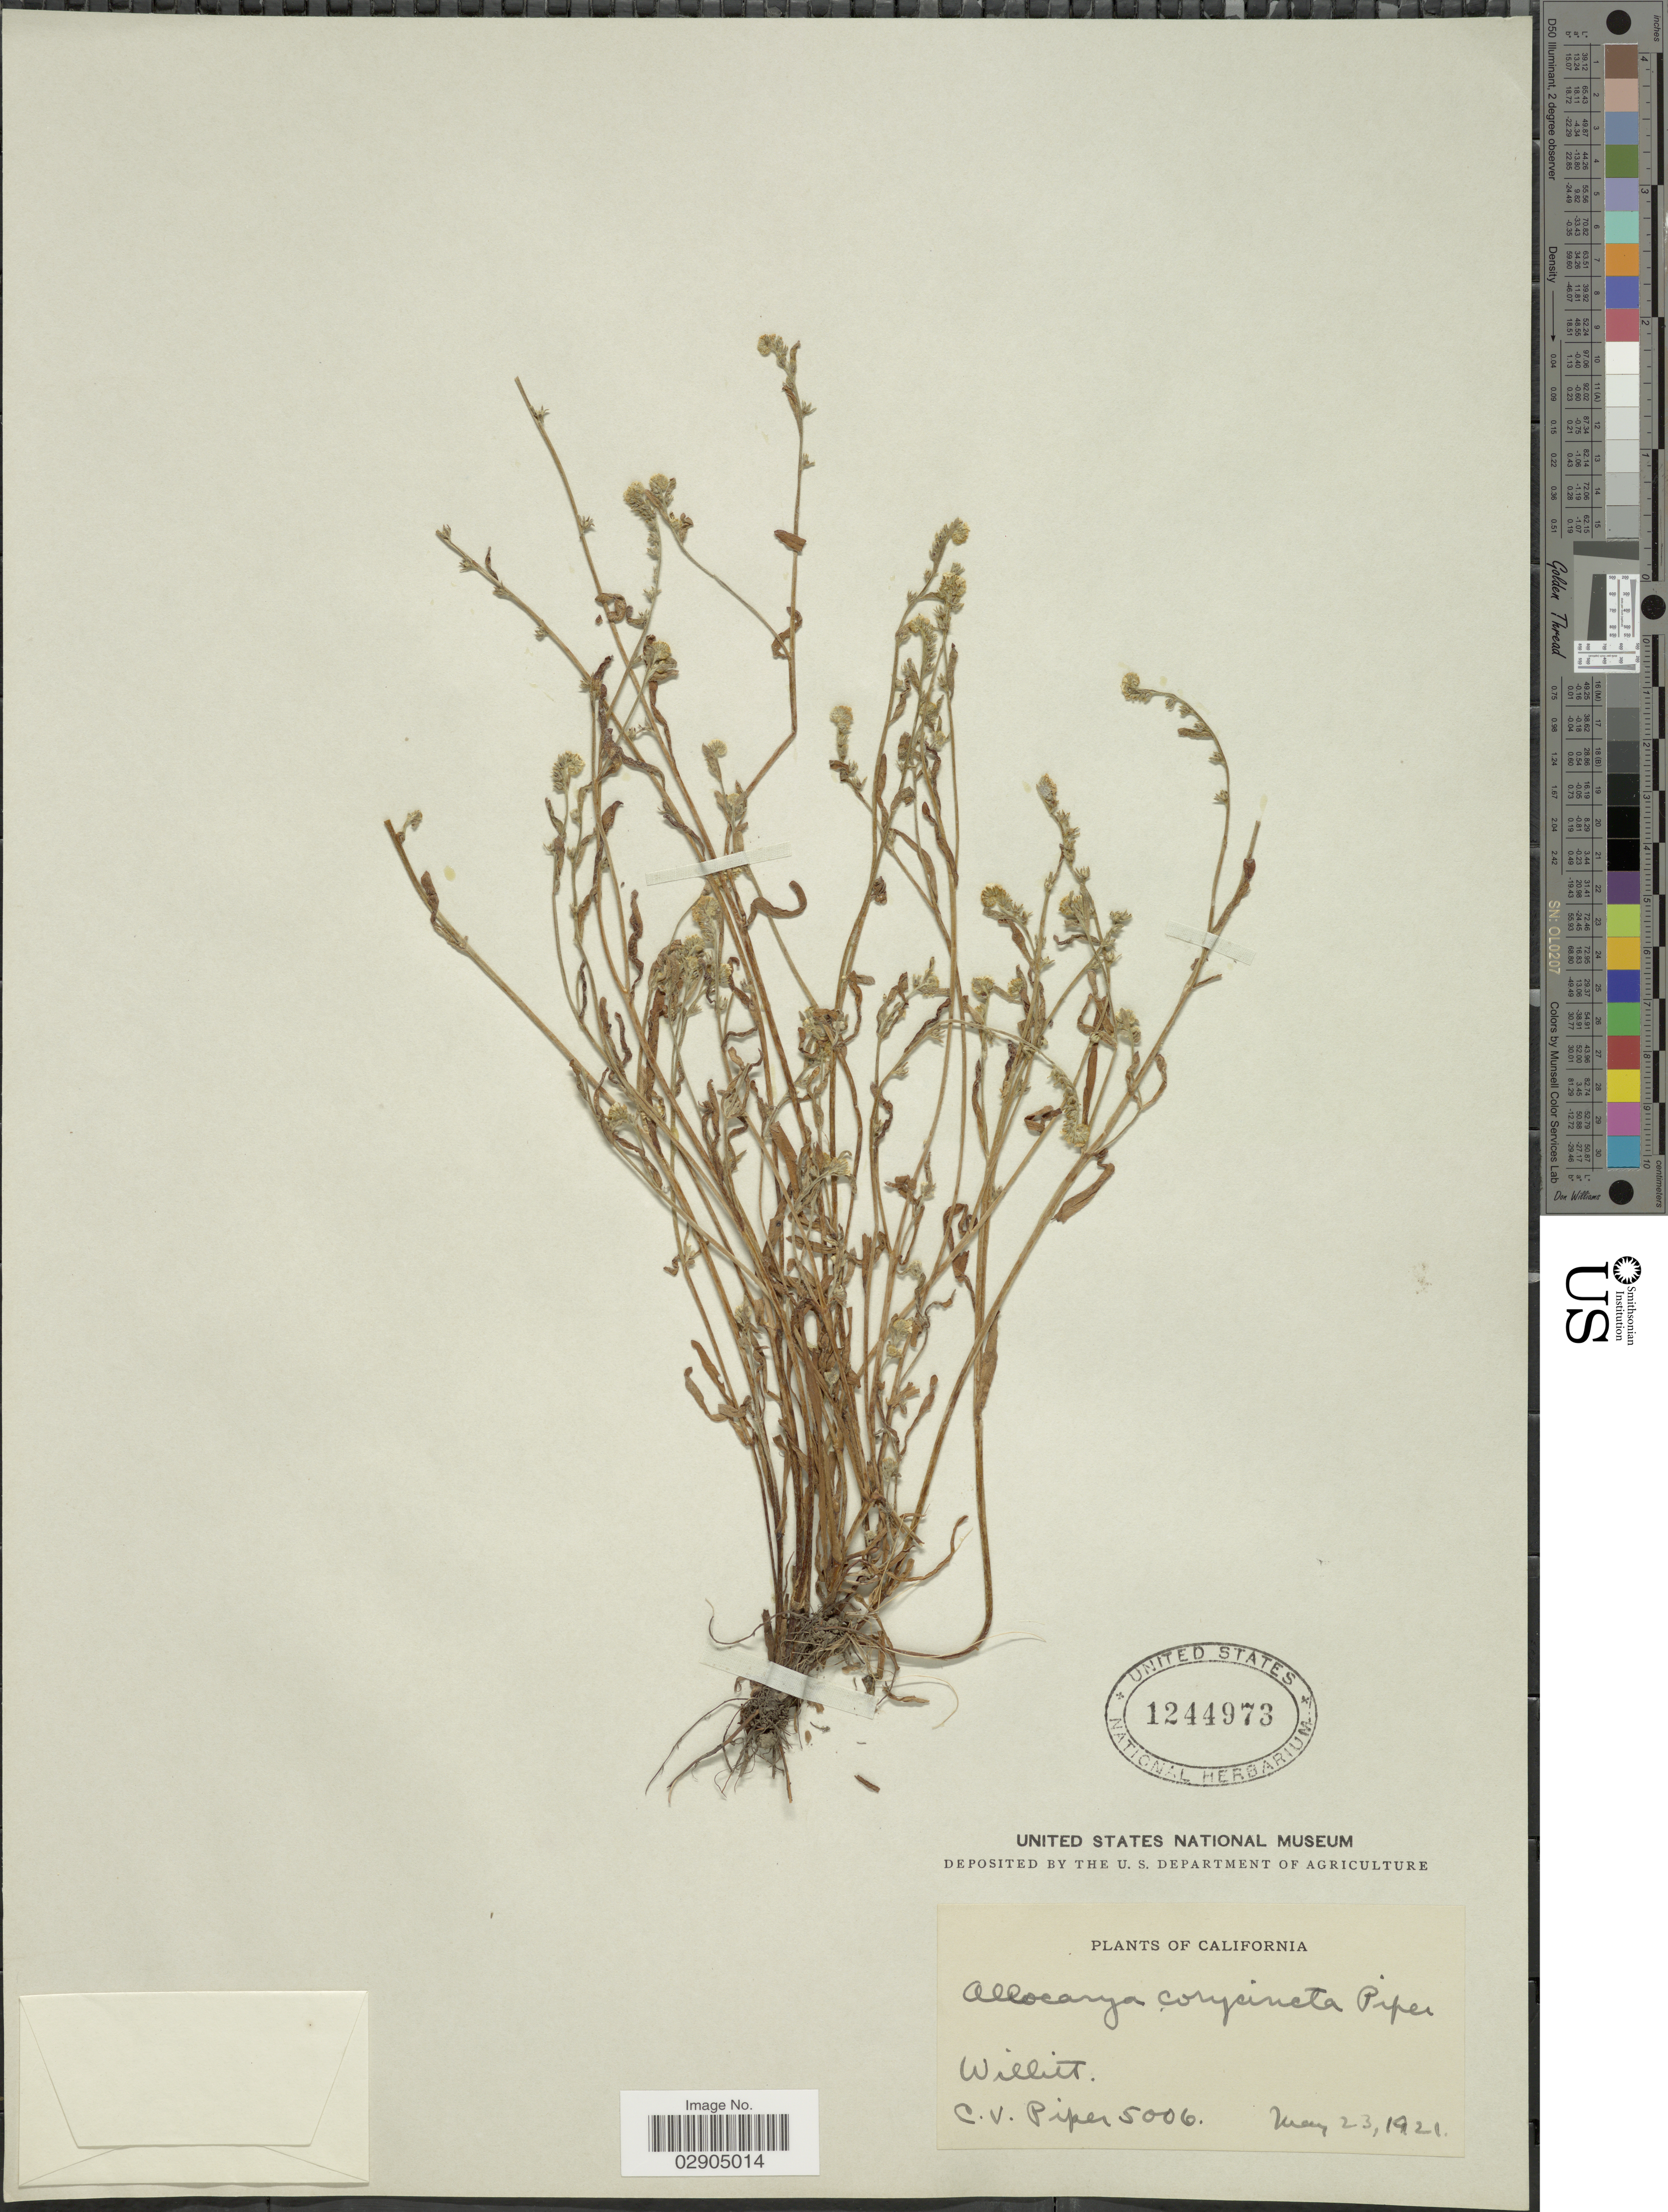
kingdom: Plantae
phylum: Tracheophyta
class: Magnoliopsida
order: Boraginales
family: Boraginaceae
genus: Allocarya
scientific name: Allocarya conjuncta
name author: Piper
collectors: C. V. Piper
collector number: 5006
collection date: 1921-05-23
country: United States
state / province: California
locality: Willits.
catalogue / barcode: US 1244973